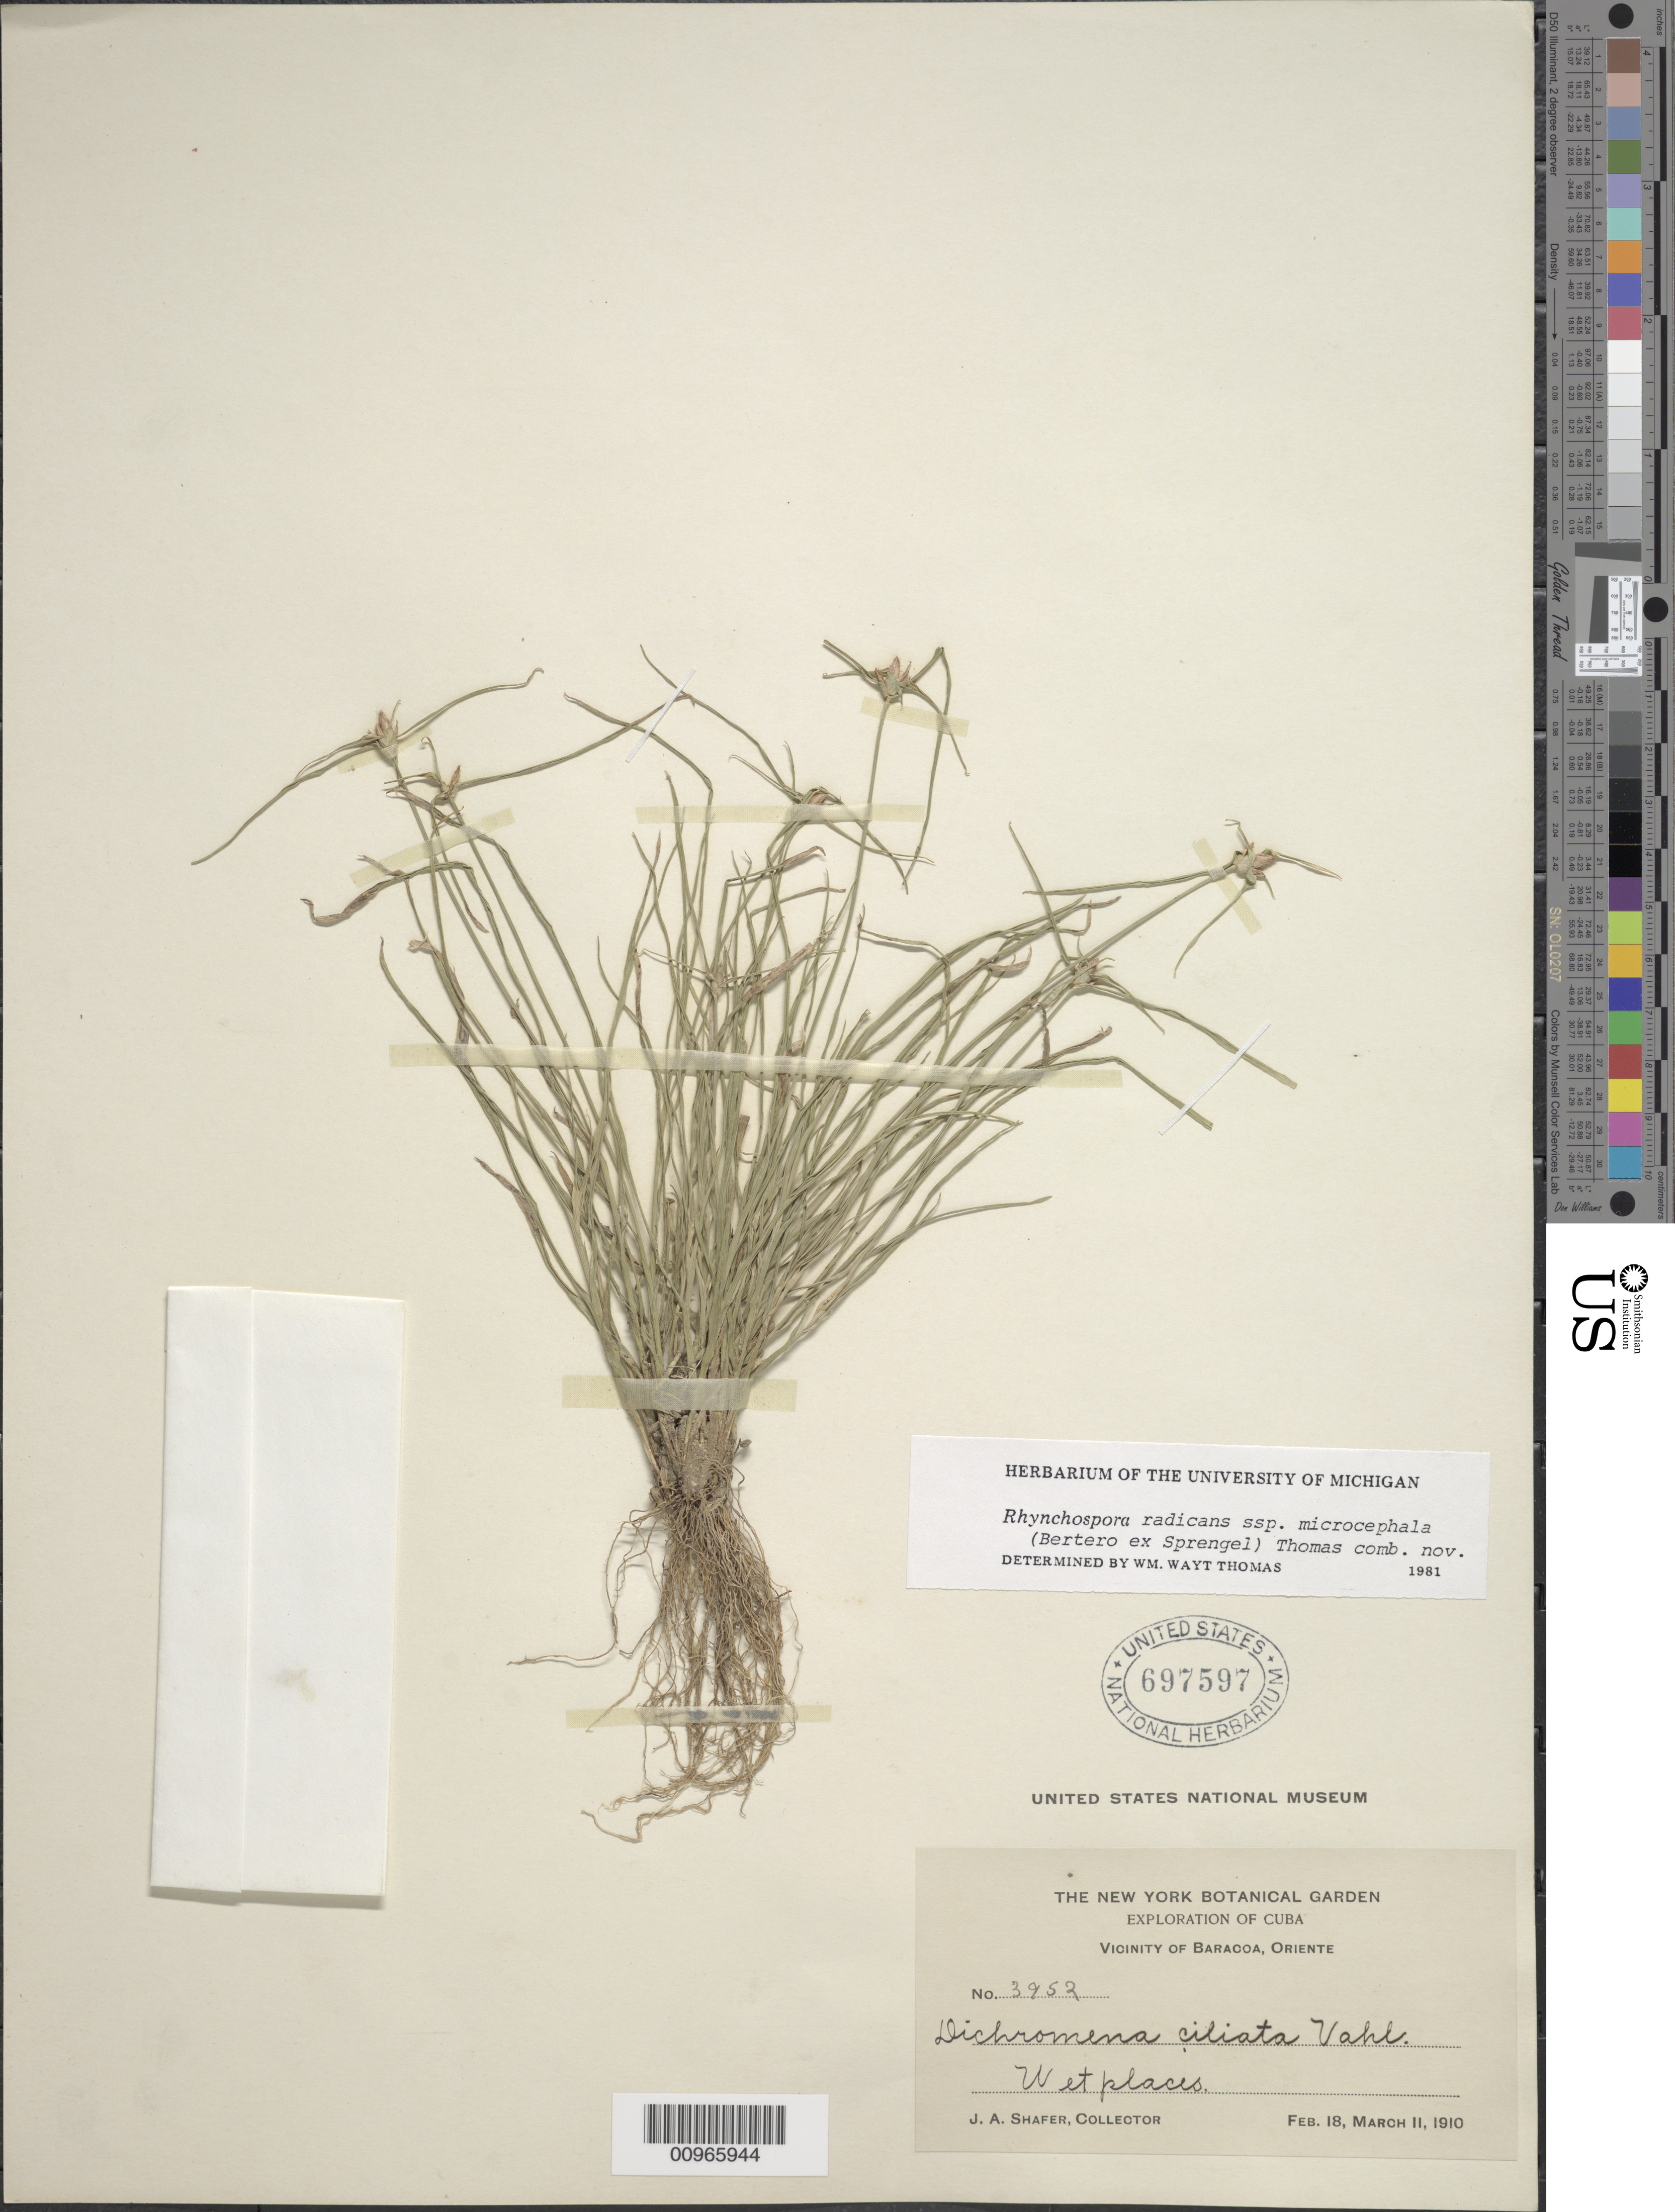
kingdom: Plantae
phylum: Tracheophyta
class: Liliopsida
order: Poales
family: Cyperaceae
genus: Rhynchospora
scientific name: Rhynchospora radicans subsp. microcephala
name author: (Bertero ex Spreng.) W.W. Thomas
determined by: Thomas, W. W.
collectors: J. A. Shafer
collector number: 3952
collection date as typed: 18 Feb 1910 to 11 Mar 1910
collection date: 1910-02-18/1910-03-11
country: Cuba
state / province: Guantanamo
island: Cuba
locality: Vicinity of Baracoa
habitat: Wet places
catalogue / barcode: US 697597